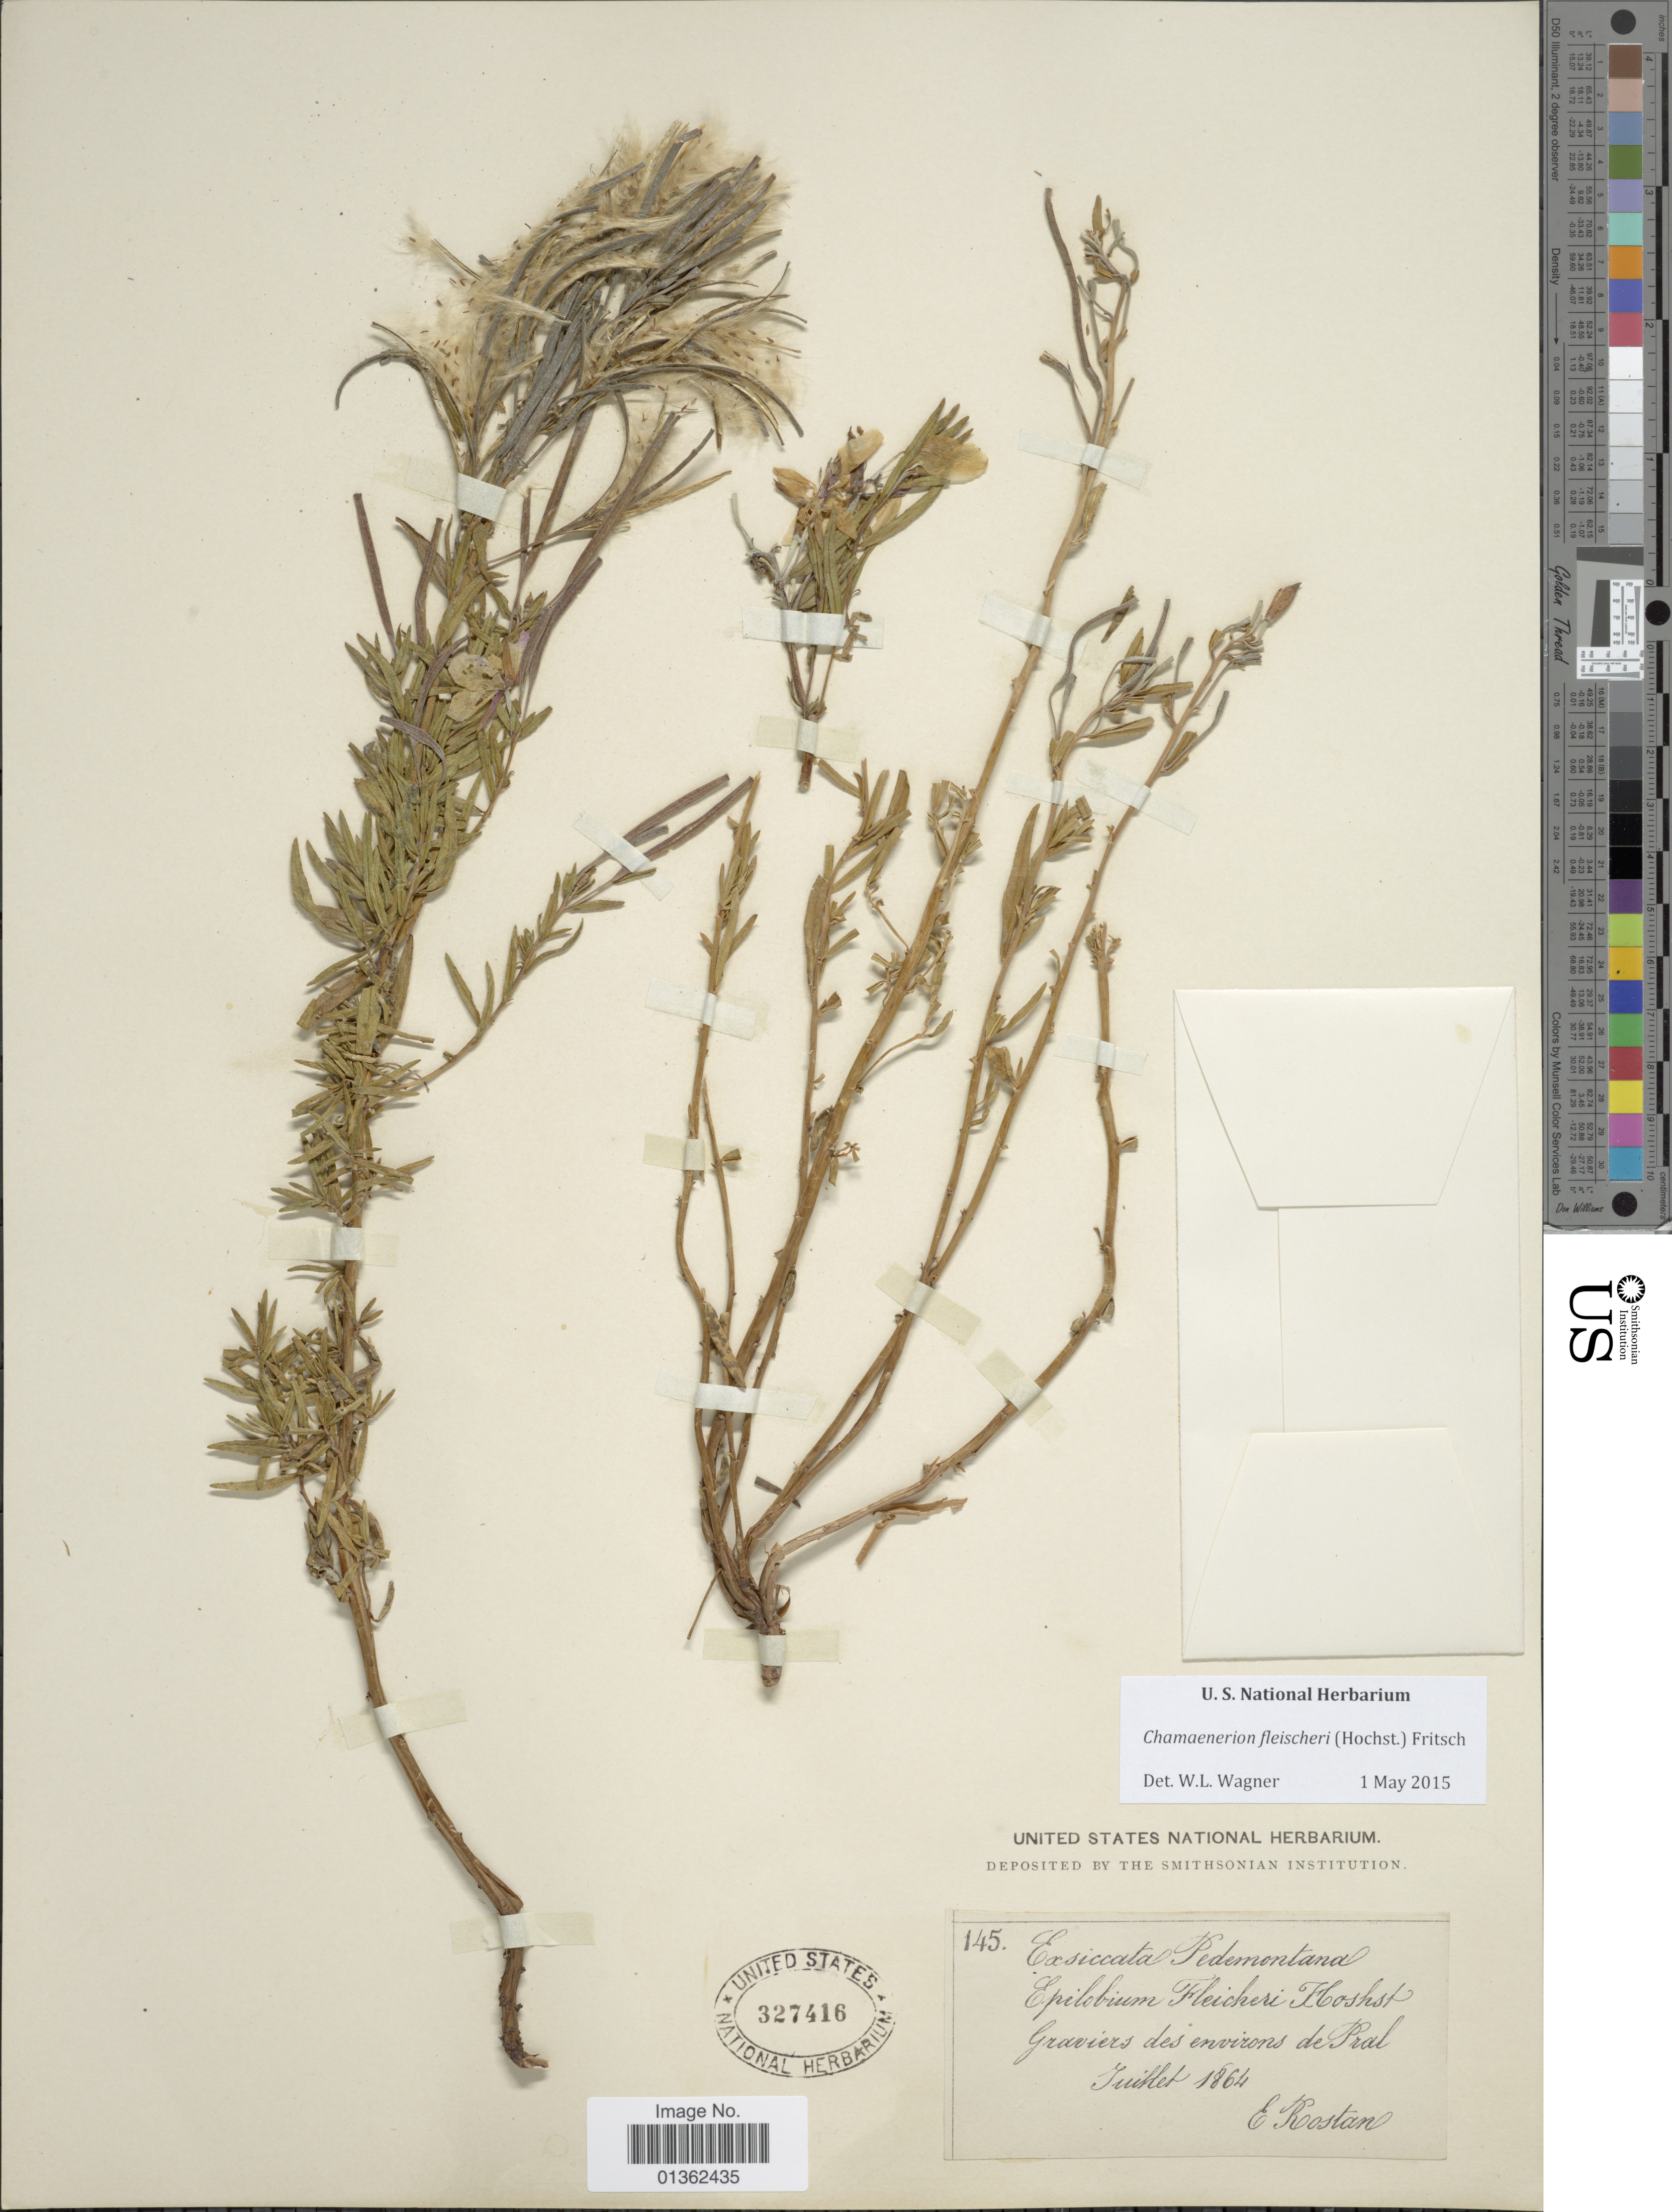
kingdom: Plantae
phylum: Tracheophyta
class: Magnoliopsida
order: Myrtales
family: Onagraceae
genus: Chamaenerion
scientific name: Chamaenerion fleischeri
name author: (Hochst.) Fritsch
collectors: E. Rostan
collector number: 145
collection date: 1864-07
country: Italy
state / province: Piedmont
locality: Graviers des environs de Pral.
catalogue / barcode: US 327416